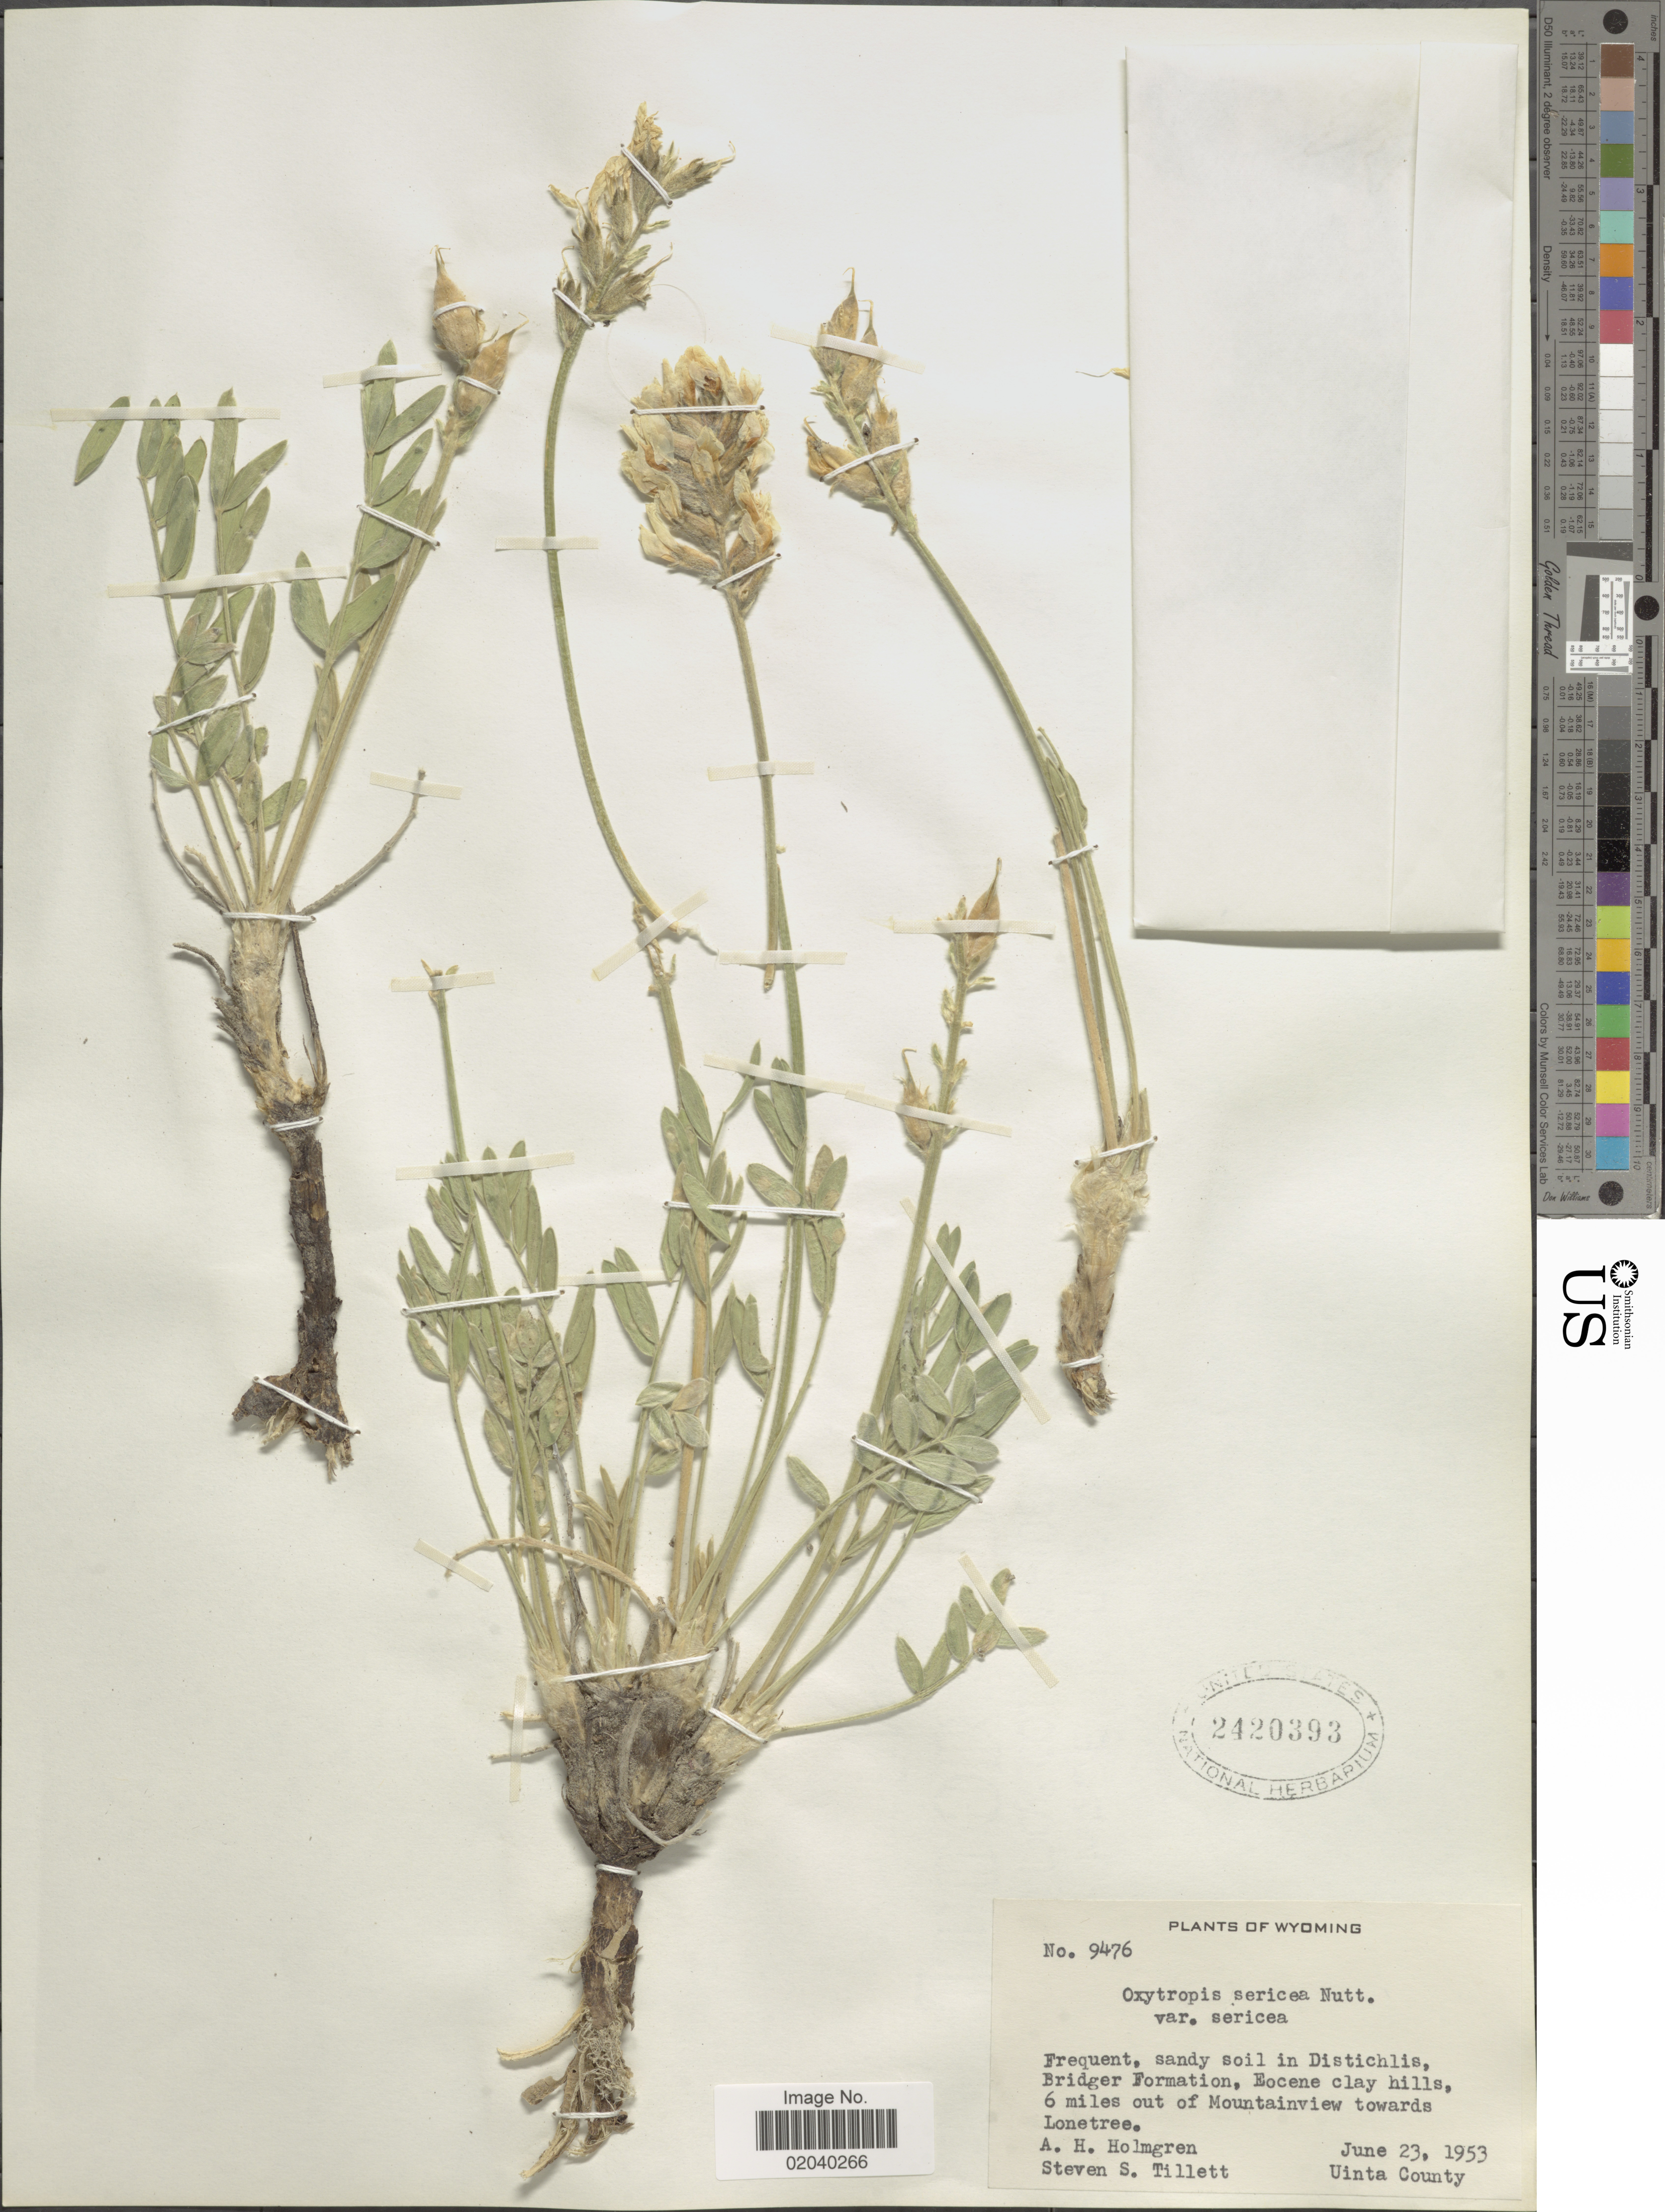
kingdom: Plantae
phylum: Tracheophyta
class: Magnoliopsida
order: Fabales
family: Fabaceae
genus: Oxytropis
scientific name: Oxytropis sericea var. sericea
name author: Nutt.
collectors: A. H. Holmgren & S. S. Tillett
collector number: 9476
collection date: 1953-06-23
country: United States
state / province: Wyoming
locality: Frequent, sandy soil in Distichlis, Bridger Formation, Eocene clay hills, 6 miles out of Mountainview towards Lonetree, Uinta County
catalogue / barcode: US 2420393